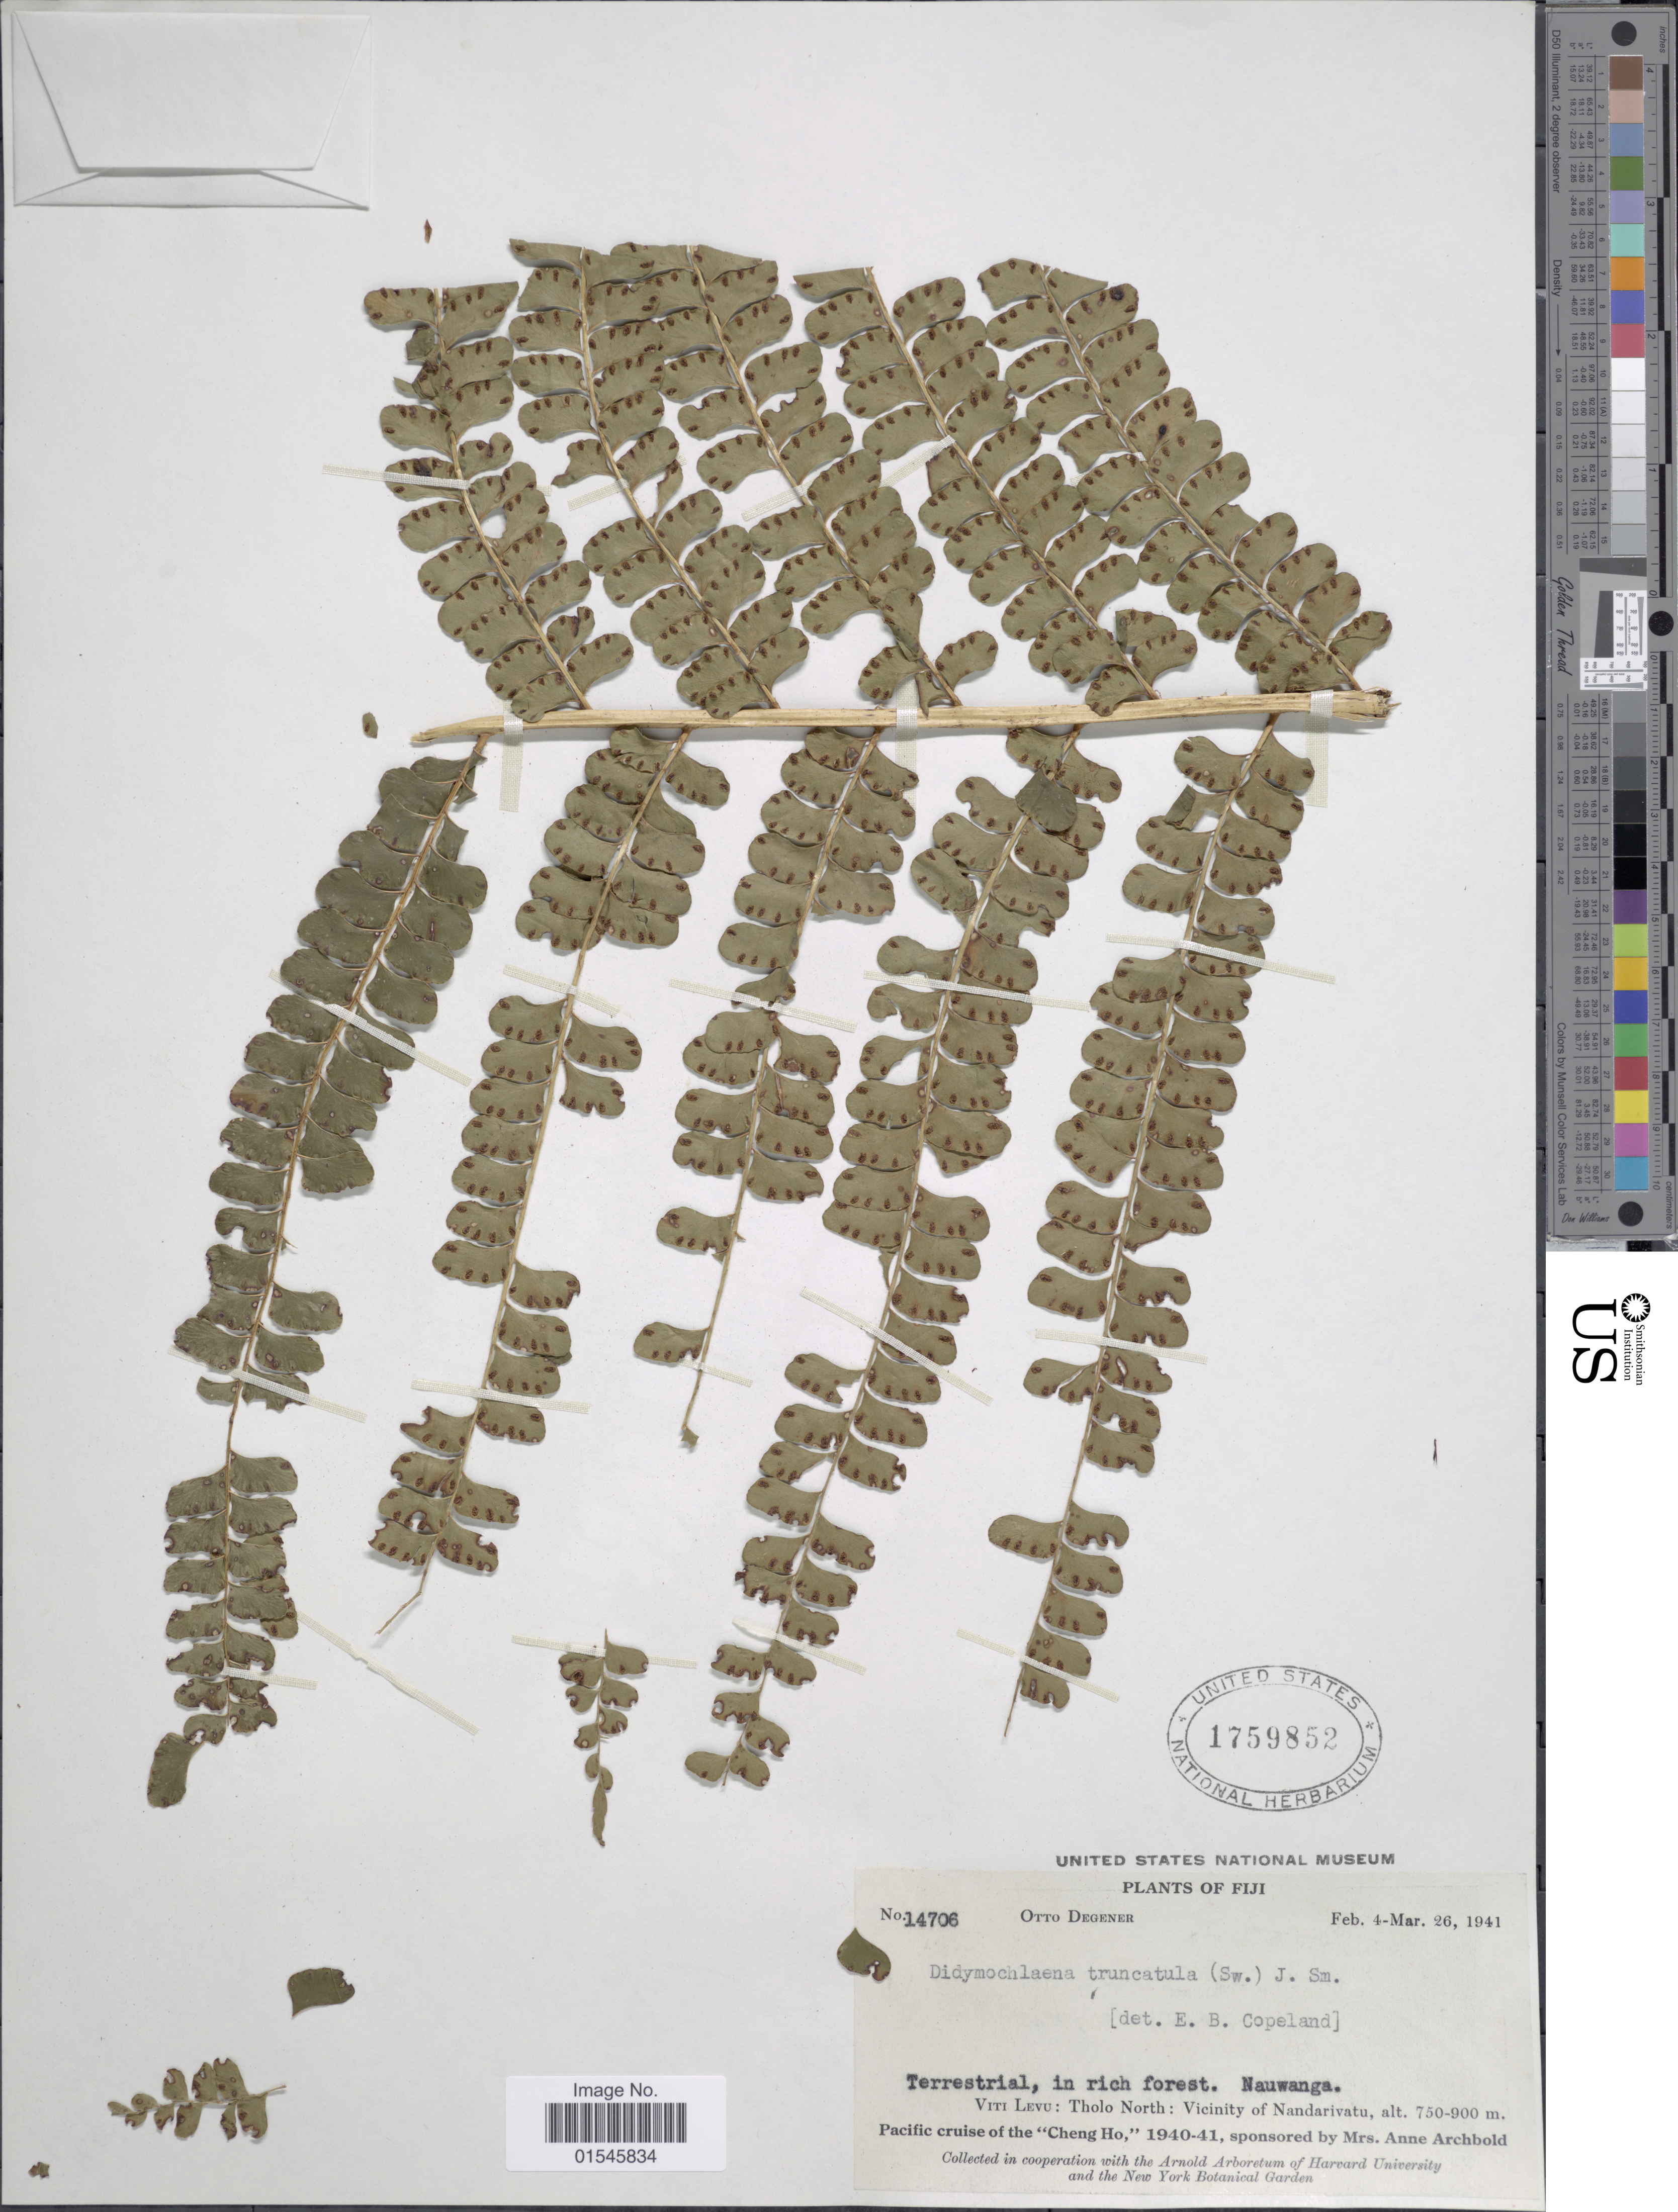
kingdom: Plantae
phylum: Tracheophyta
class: Polypodiopsida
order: Polypodiales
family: Didymochlaenaceae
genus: Didymochlaena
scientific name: Didymochlaena truncatula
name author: (Sw.) J. Sm.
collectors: O. Degener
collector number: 14706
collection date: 1941-02-04/1941-03-26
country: Fiji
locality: Nauwanga, Viti Levu: Tholo North: Vicinity of Nandarivatu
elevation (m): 750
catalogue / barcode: US 1759852